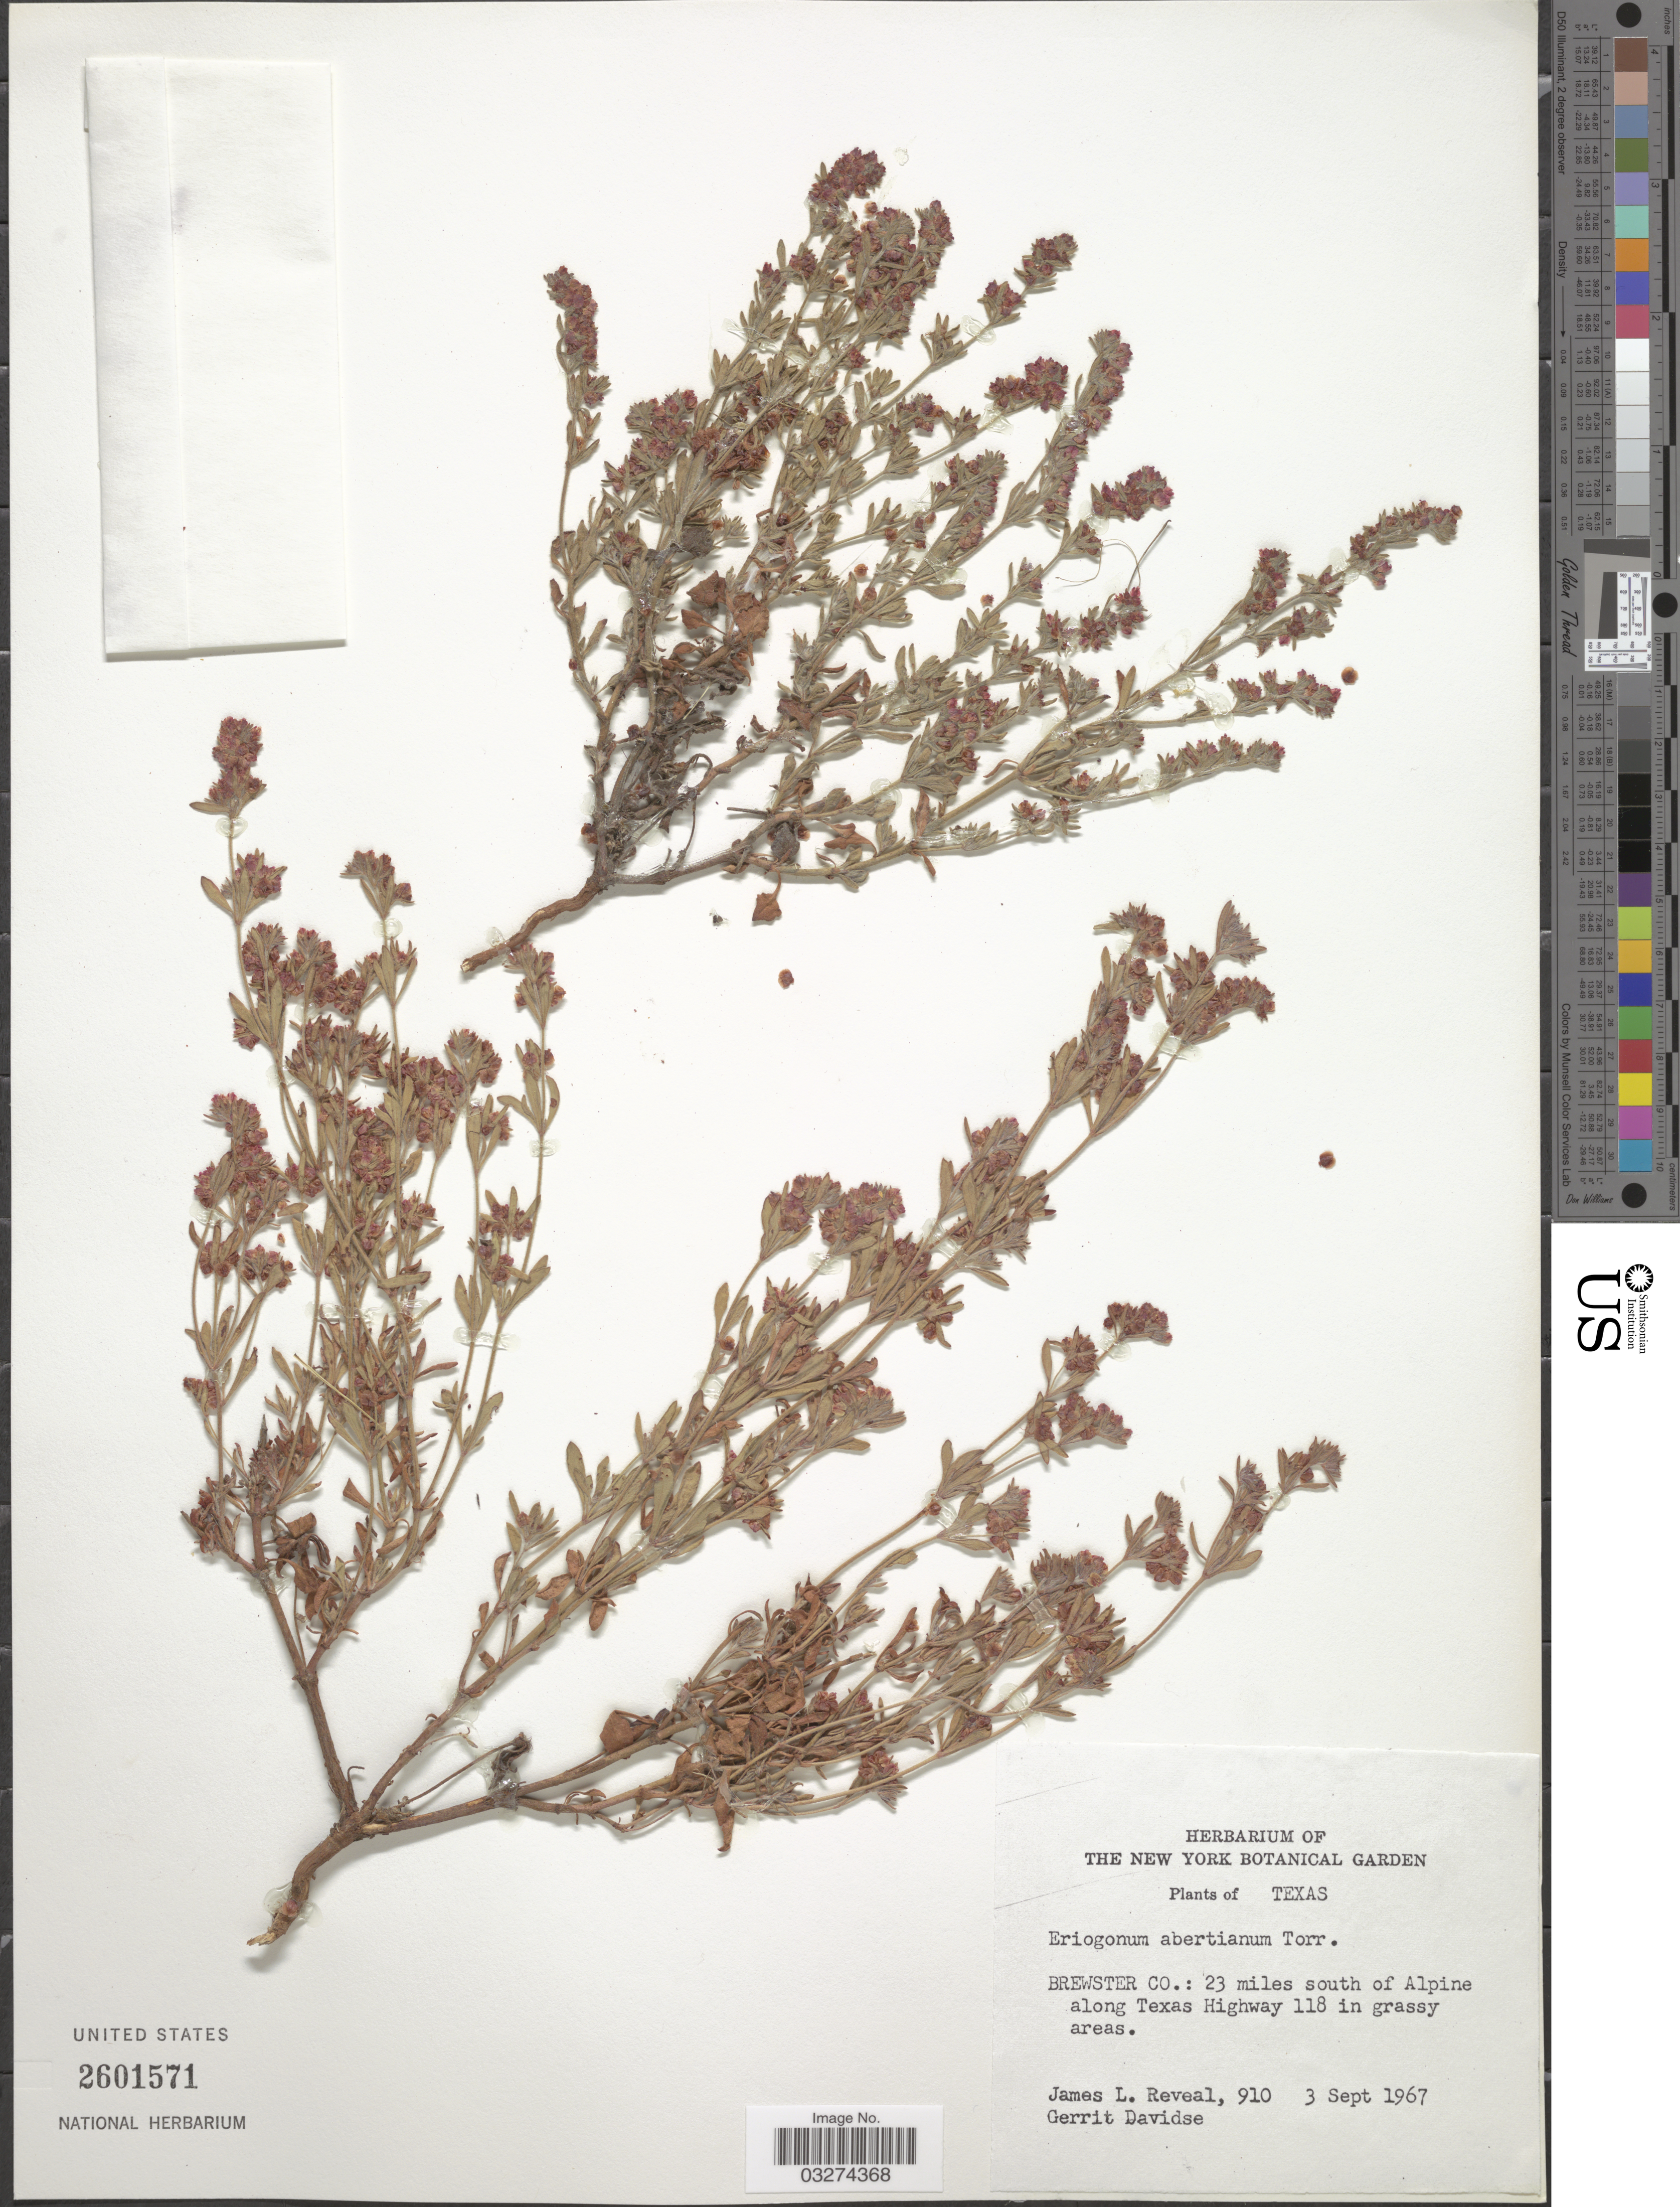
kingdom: Plantae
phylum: Tracheophyta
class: Magnoliopsida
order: Caryophyllales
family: Polygonaceae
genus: Eriogonum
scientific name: Eriogonum abertianum var. ruberrimum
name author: (Gand.) Gand.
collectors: J. L. Reveal & G. Davidse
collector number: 910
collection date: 1967-09-03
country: United States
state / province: Texas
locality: Brewster Co.: 23 miles south of Alpine along Texas Highway 118.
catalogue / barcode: US 2601571